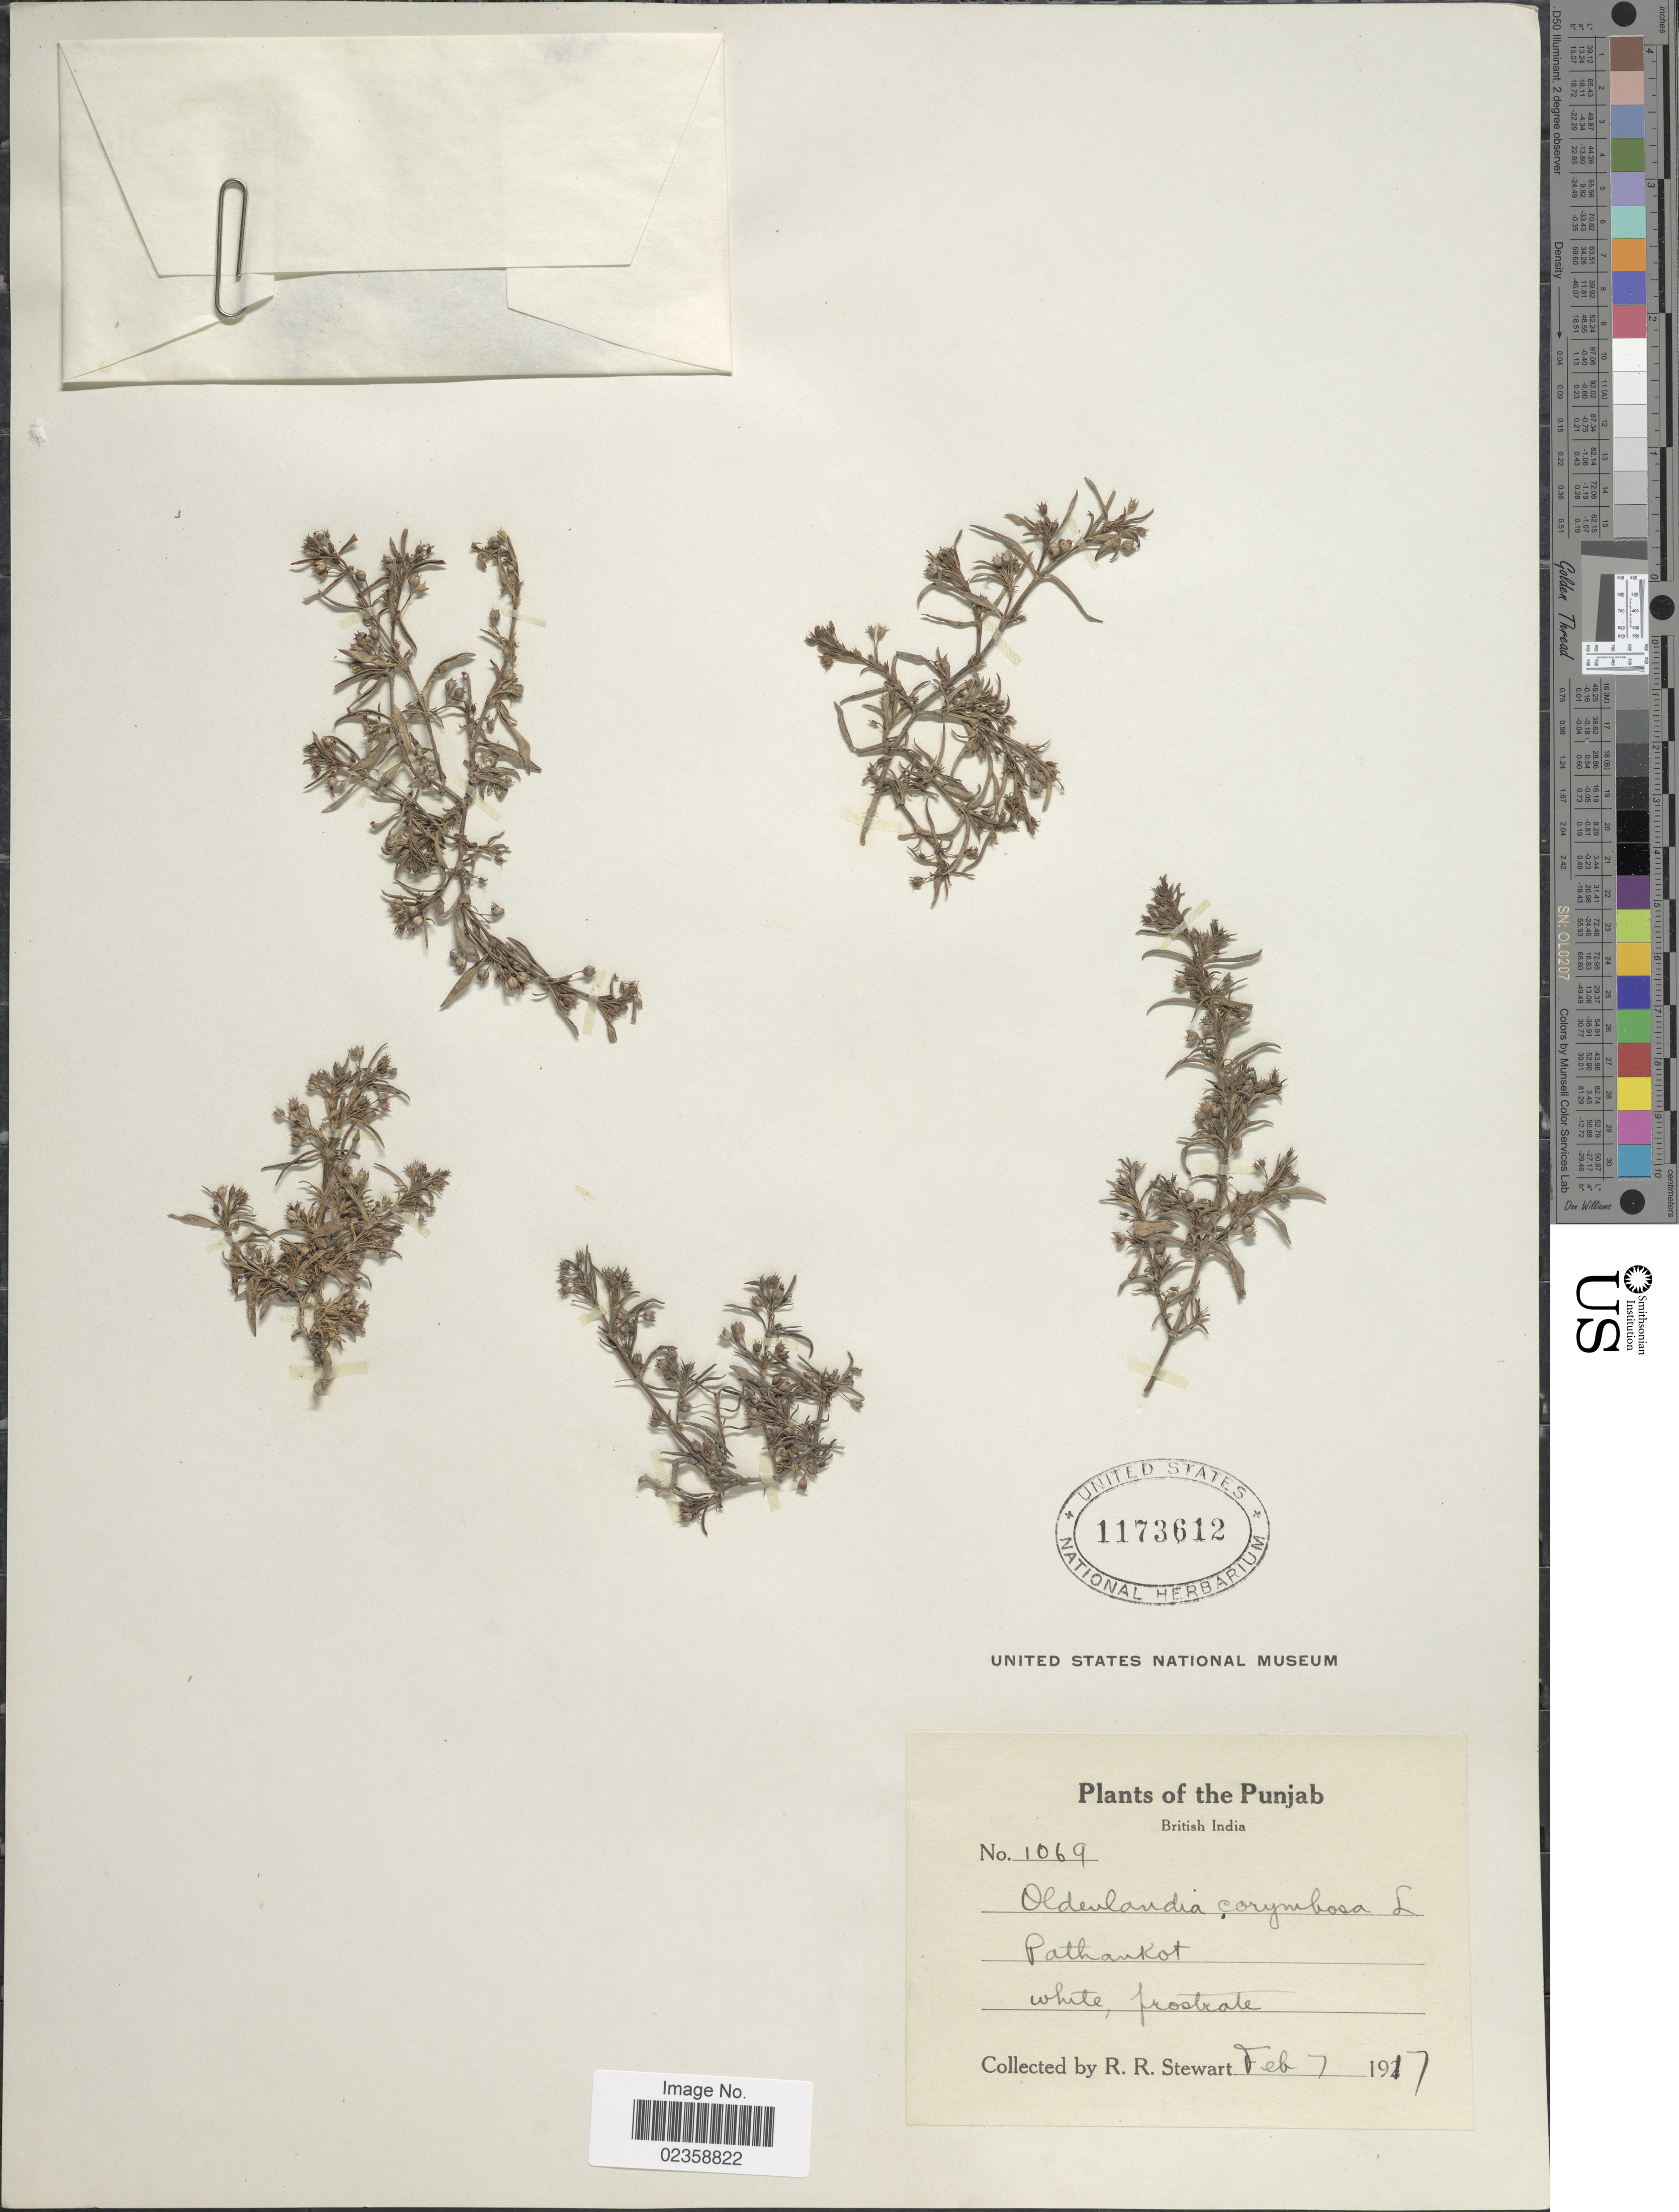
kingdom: Plantae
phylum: Tracheophyta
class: Magnoliopsida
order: Gentianales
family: Rubiaceae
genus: Oldenlandia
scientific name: Oldenlandia corymbosa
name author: L.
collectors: R. R. Stewart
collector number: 1069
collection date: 1917-02-07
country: India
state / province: Punjab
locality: British India. Pathankot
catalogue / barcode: US 1173612